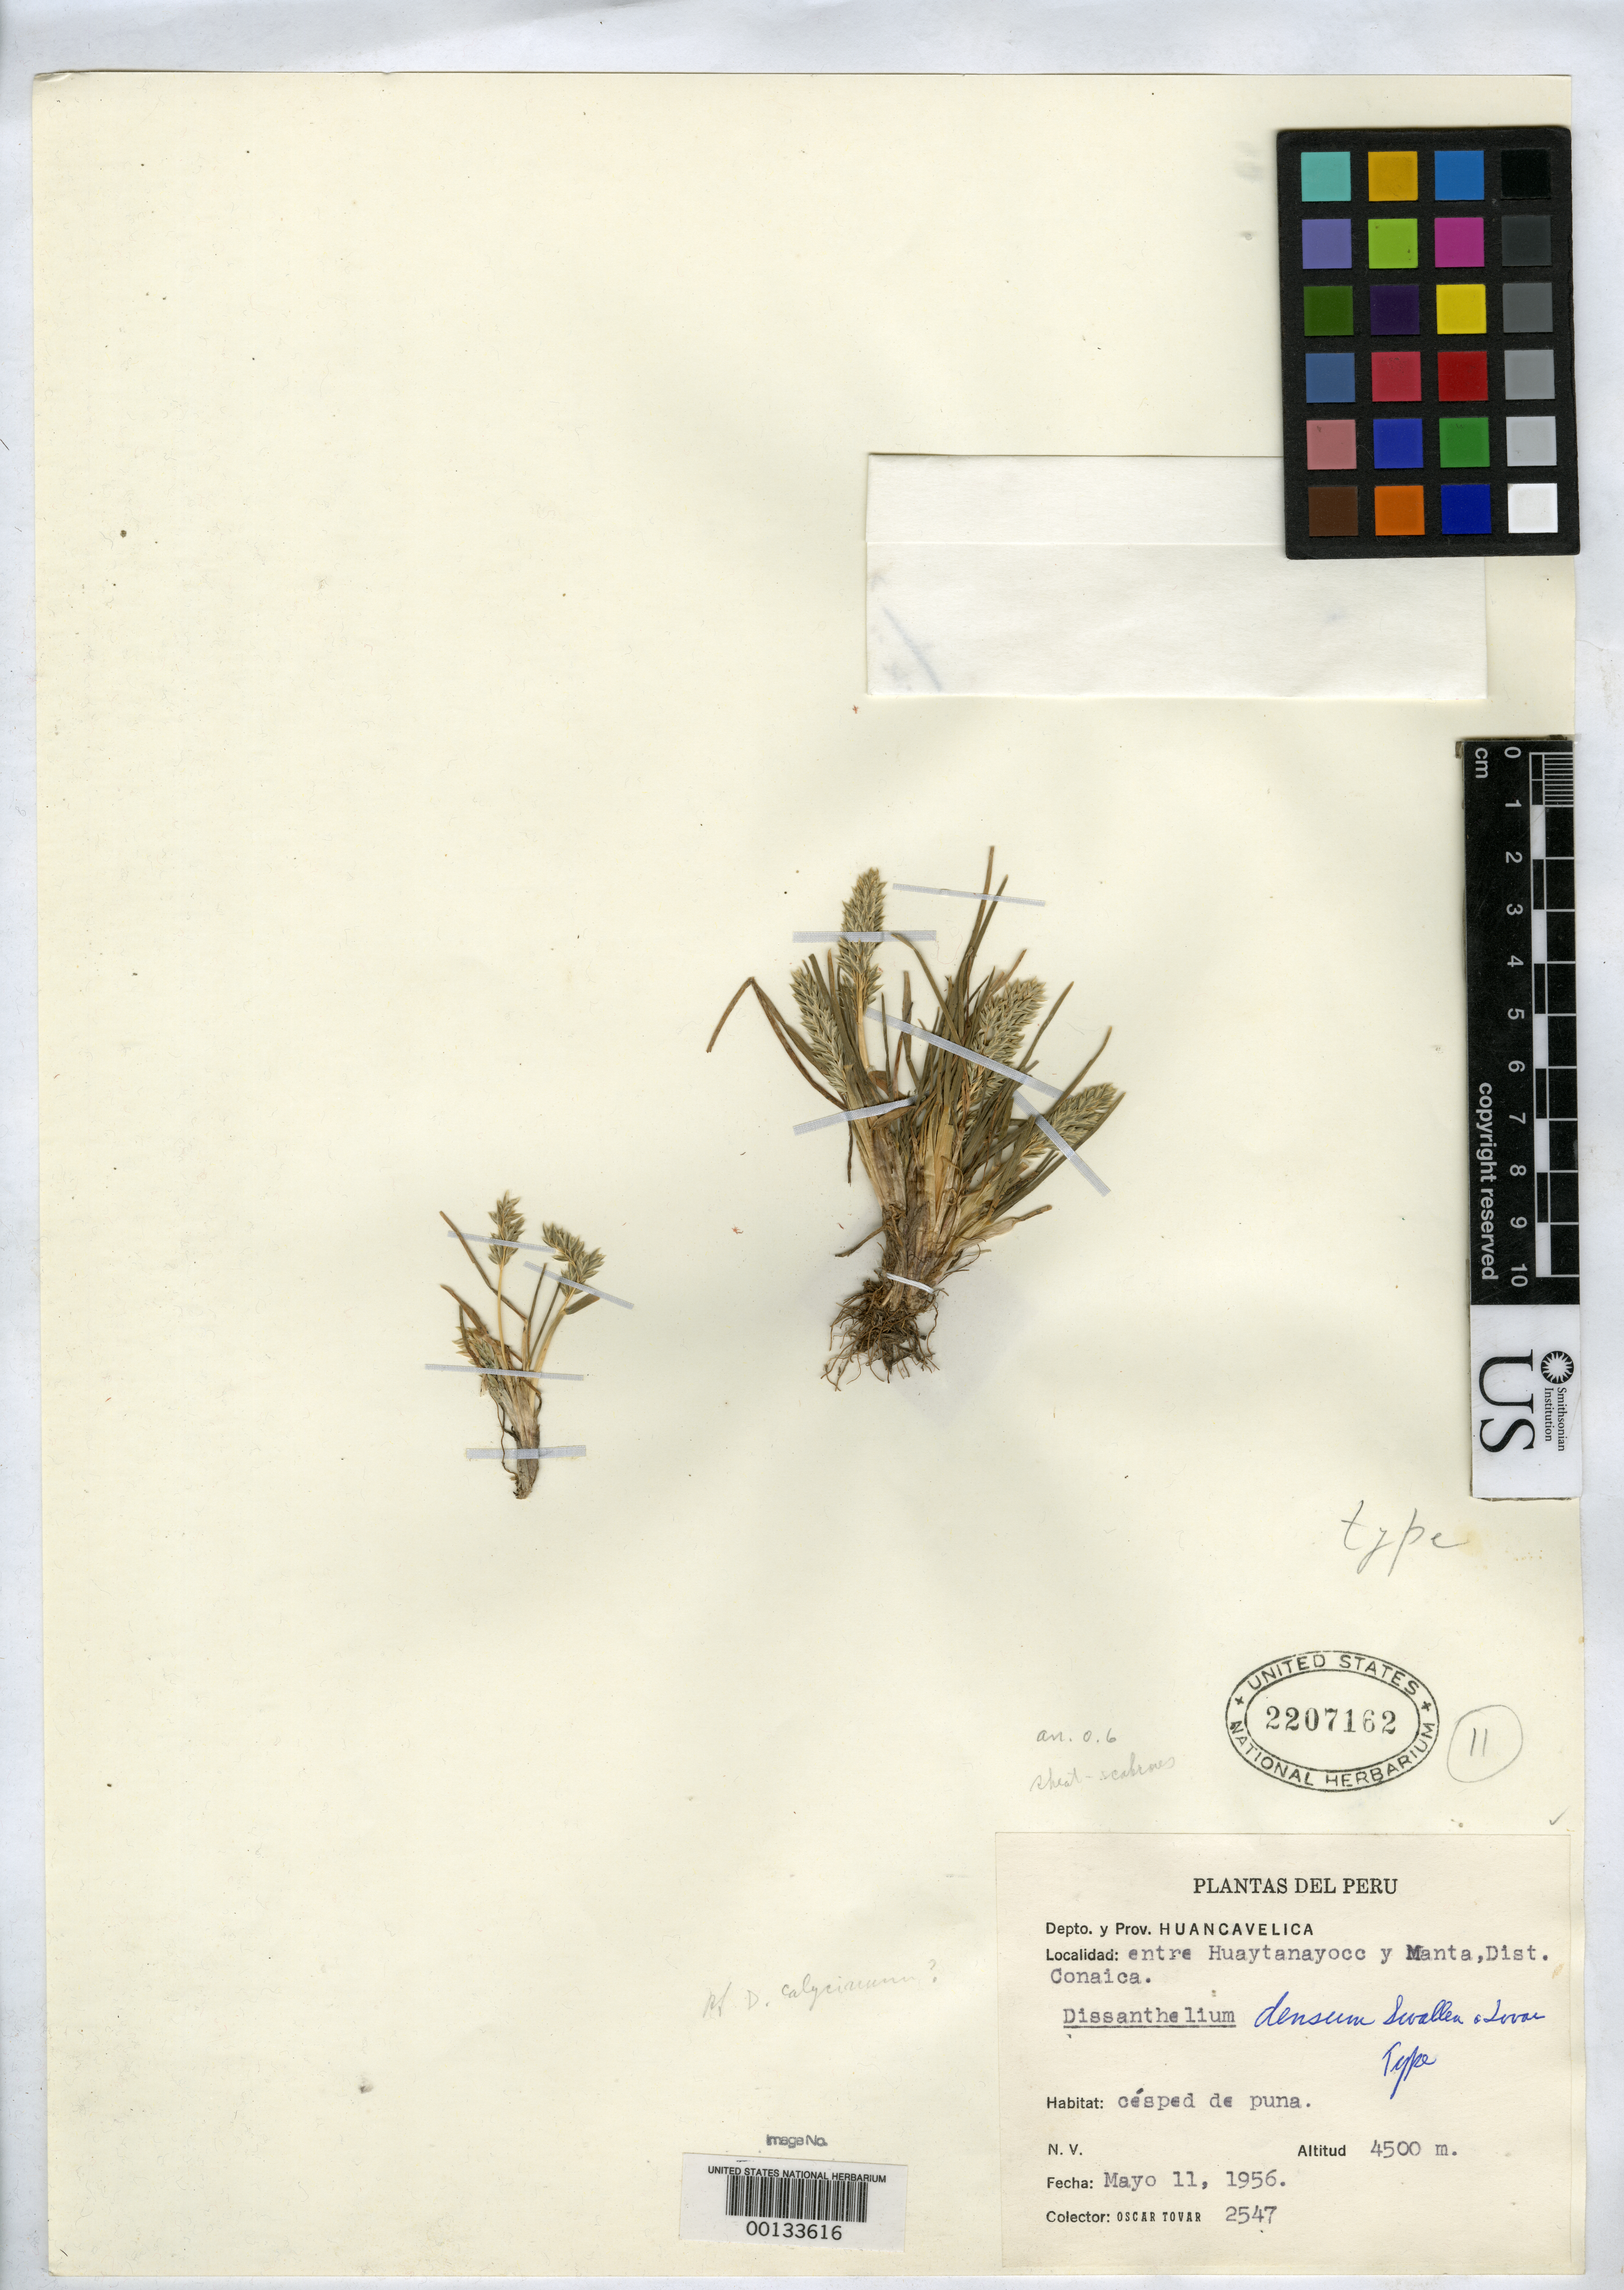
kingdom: Plantae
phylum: Tracheophyta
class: Liliopsida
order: Poales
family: Poaceae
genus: Dissanthelium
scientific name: Dissanthelium densum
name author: Swallen & Tovar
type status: Holotype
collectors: Ó. Tovar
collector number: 2547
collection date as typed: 11 May 1956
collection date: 1956-05-11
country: Peru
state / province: Huancavelica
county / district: Huancavelica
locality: Conaica Distrito entre Huaytanayoc y Manta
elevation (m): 4500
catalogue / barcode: US 2207162